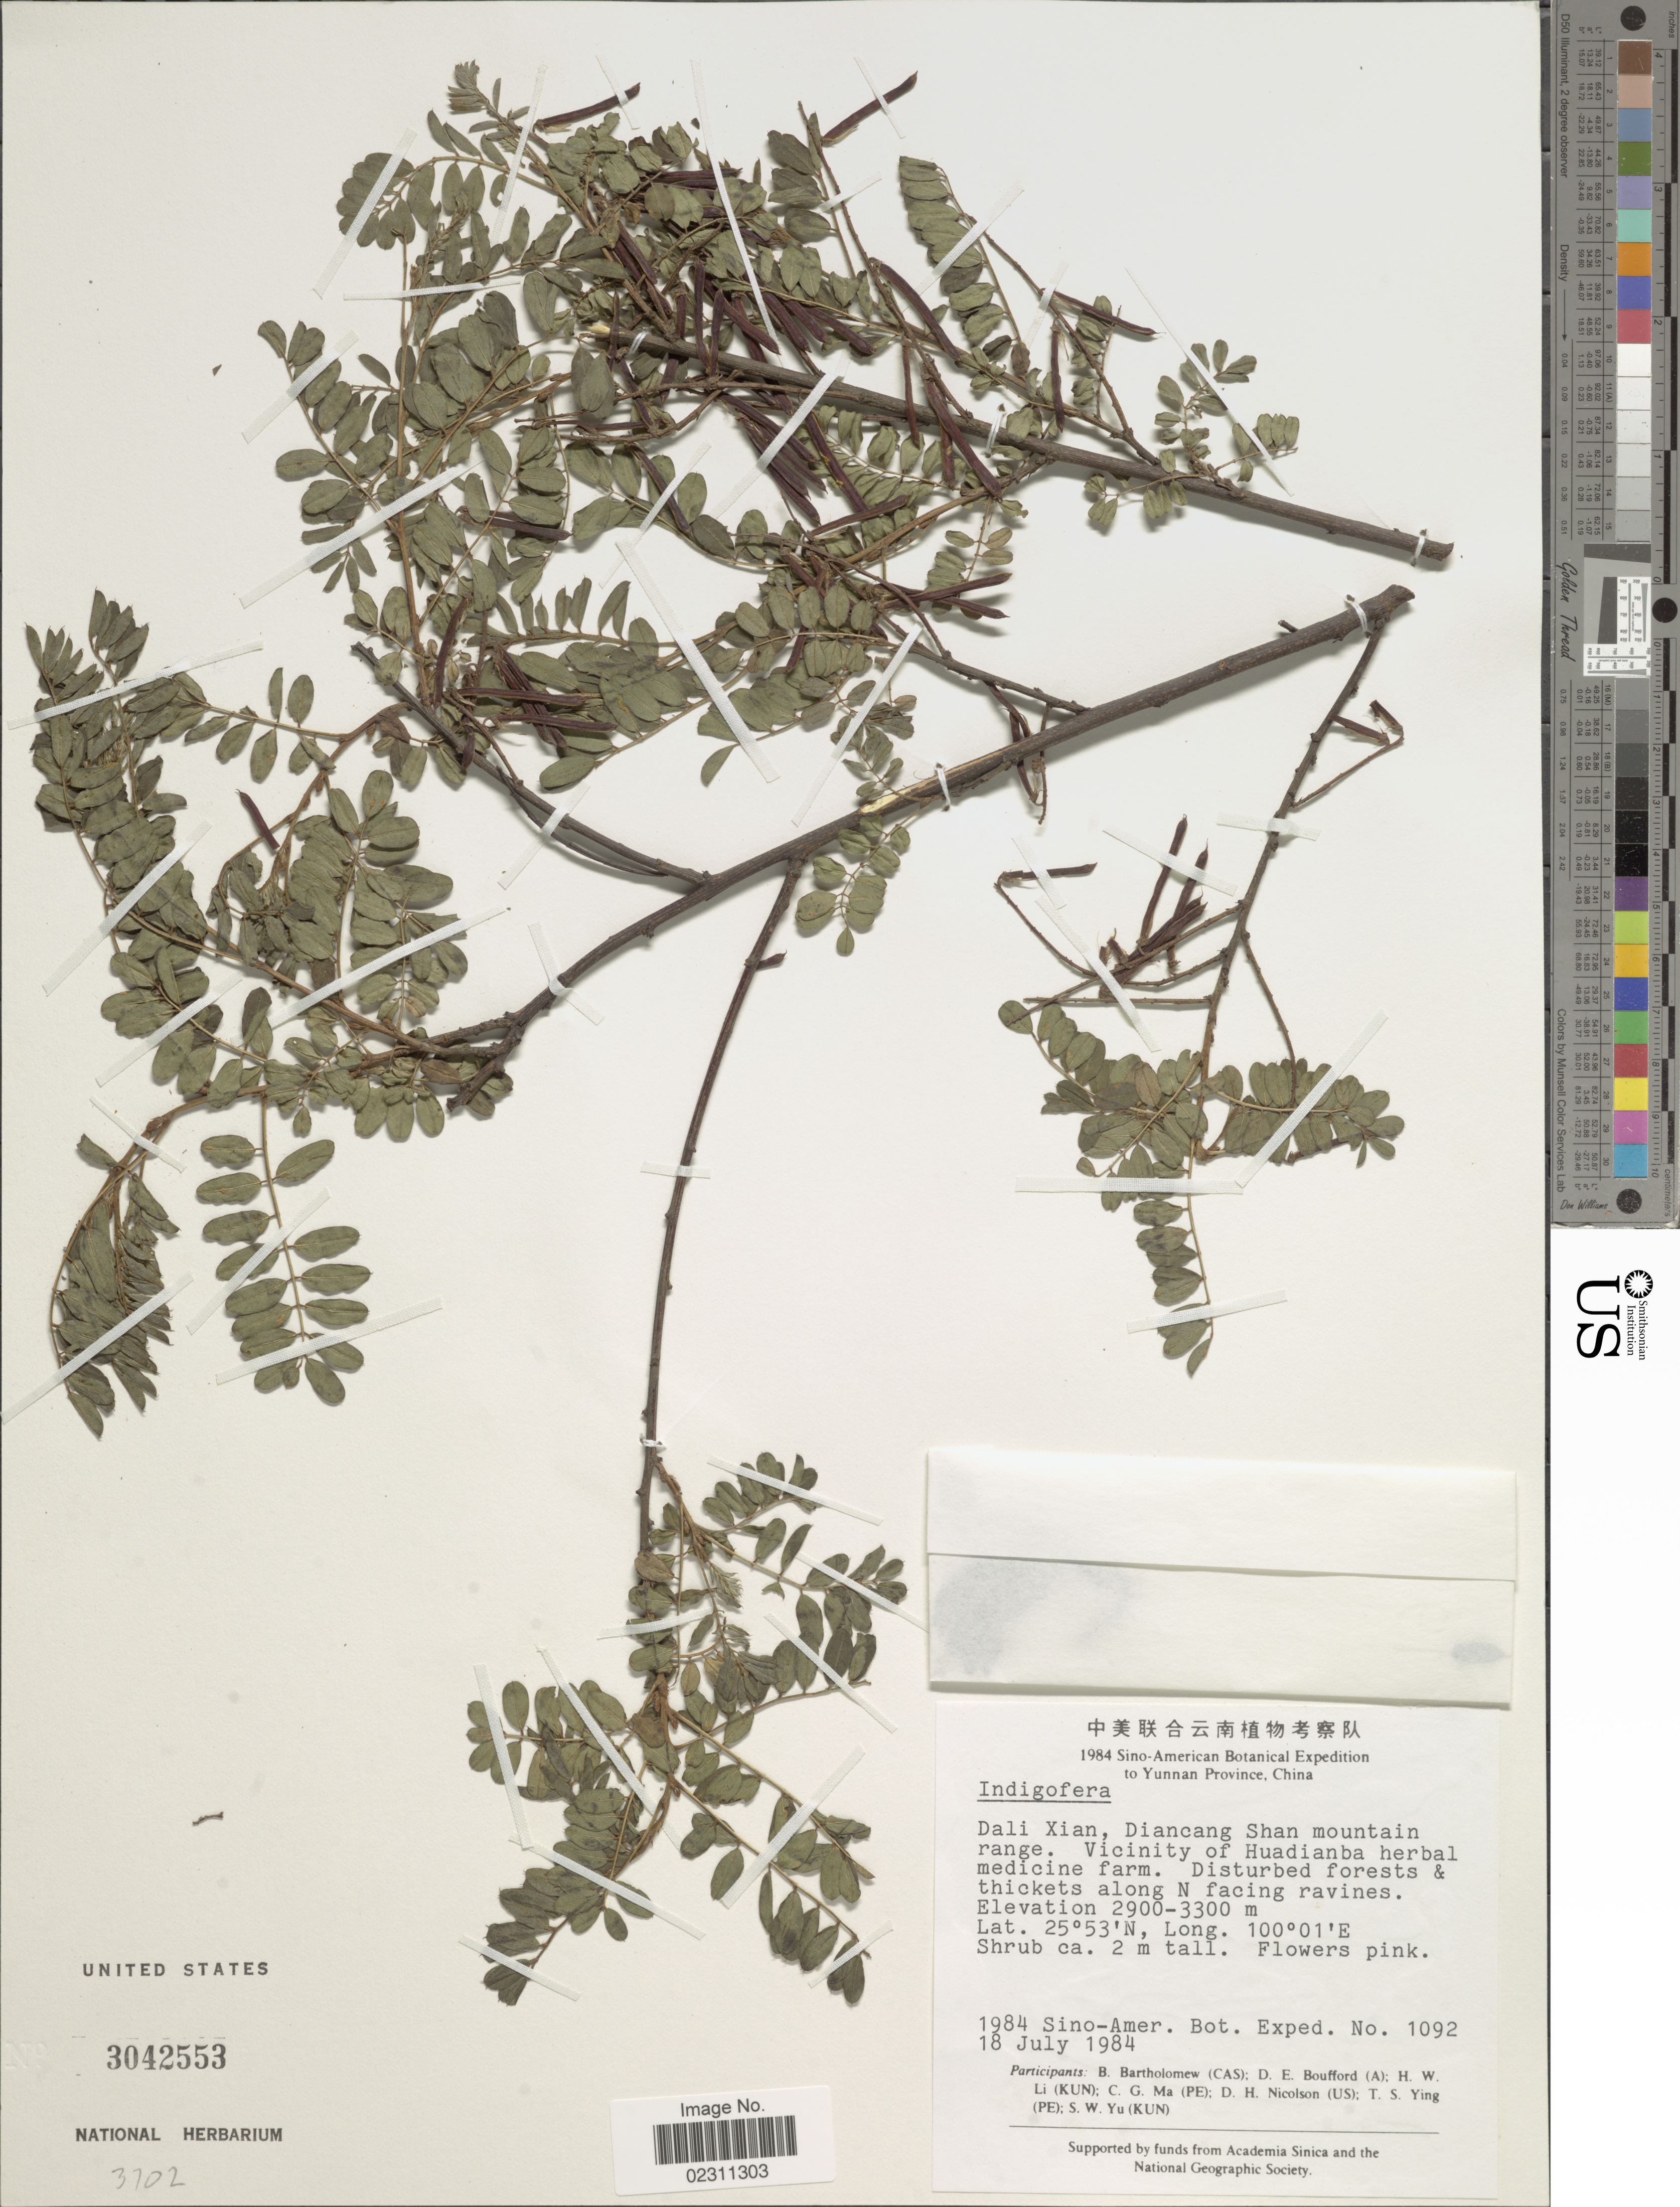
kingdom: Plantae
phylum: Tracheophyta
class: Magnoliopsida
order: Fabales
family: Fabaceae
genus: Indigofera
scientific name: Indigofera sp.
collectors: Sino-Amer. Bot. Exped. 1984, B. Bartholomew, D. E. Boufford, H. W. Li & et al.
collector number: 1092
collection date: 1984-07-18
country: China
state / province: Yunnan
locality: Yunnan Province. Dali Xian, Diancang Shan mountain range. Vicinity of Huadianba herbal medicine farm.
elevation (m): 2900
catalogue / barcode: US 3042553